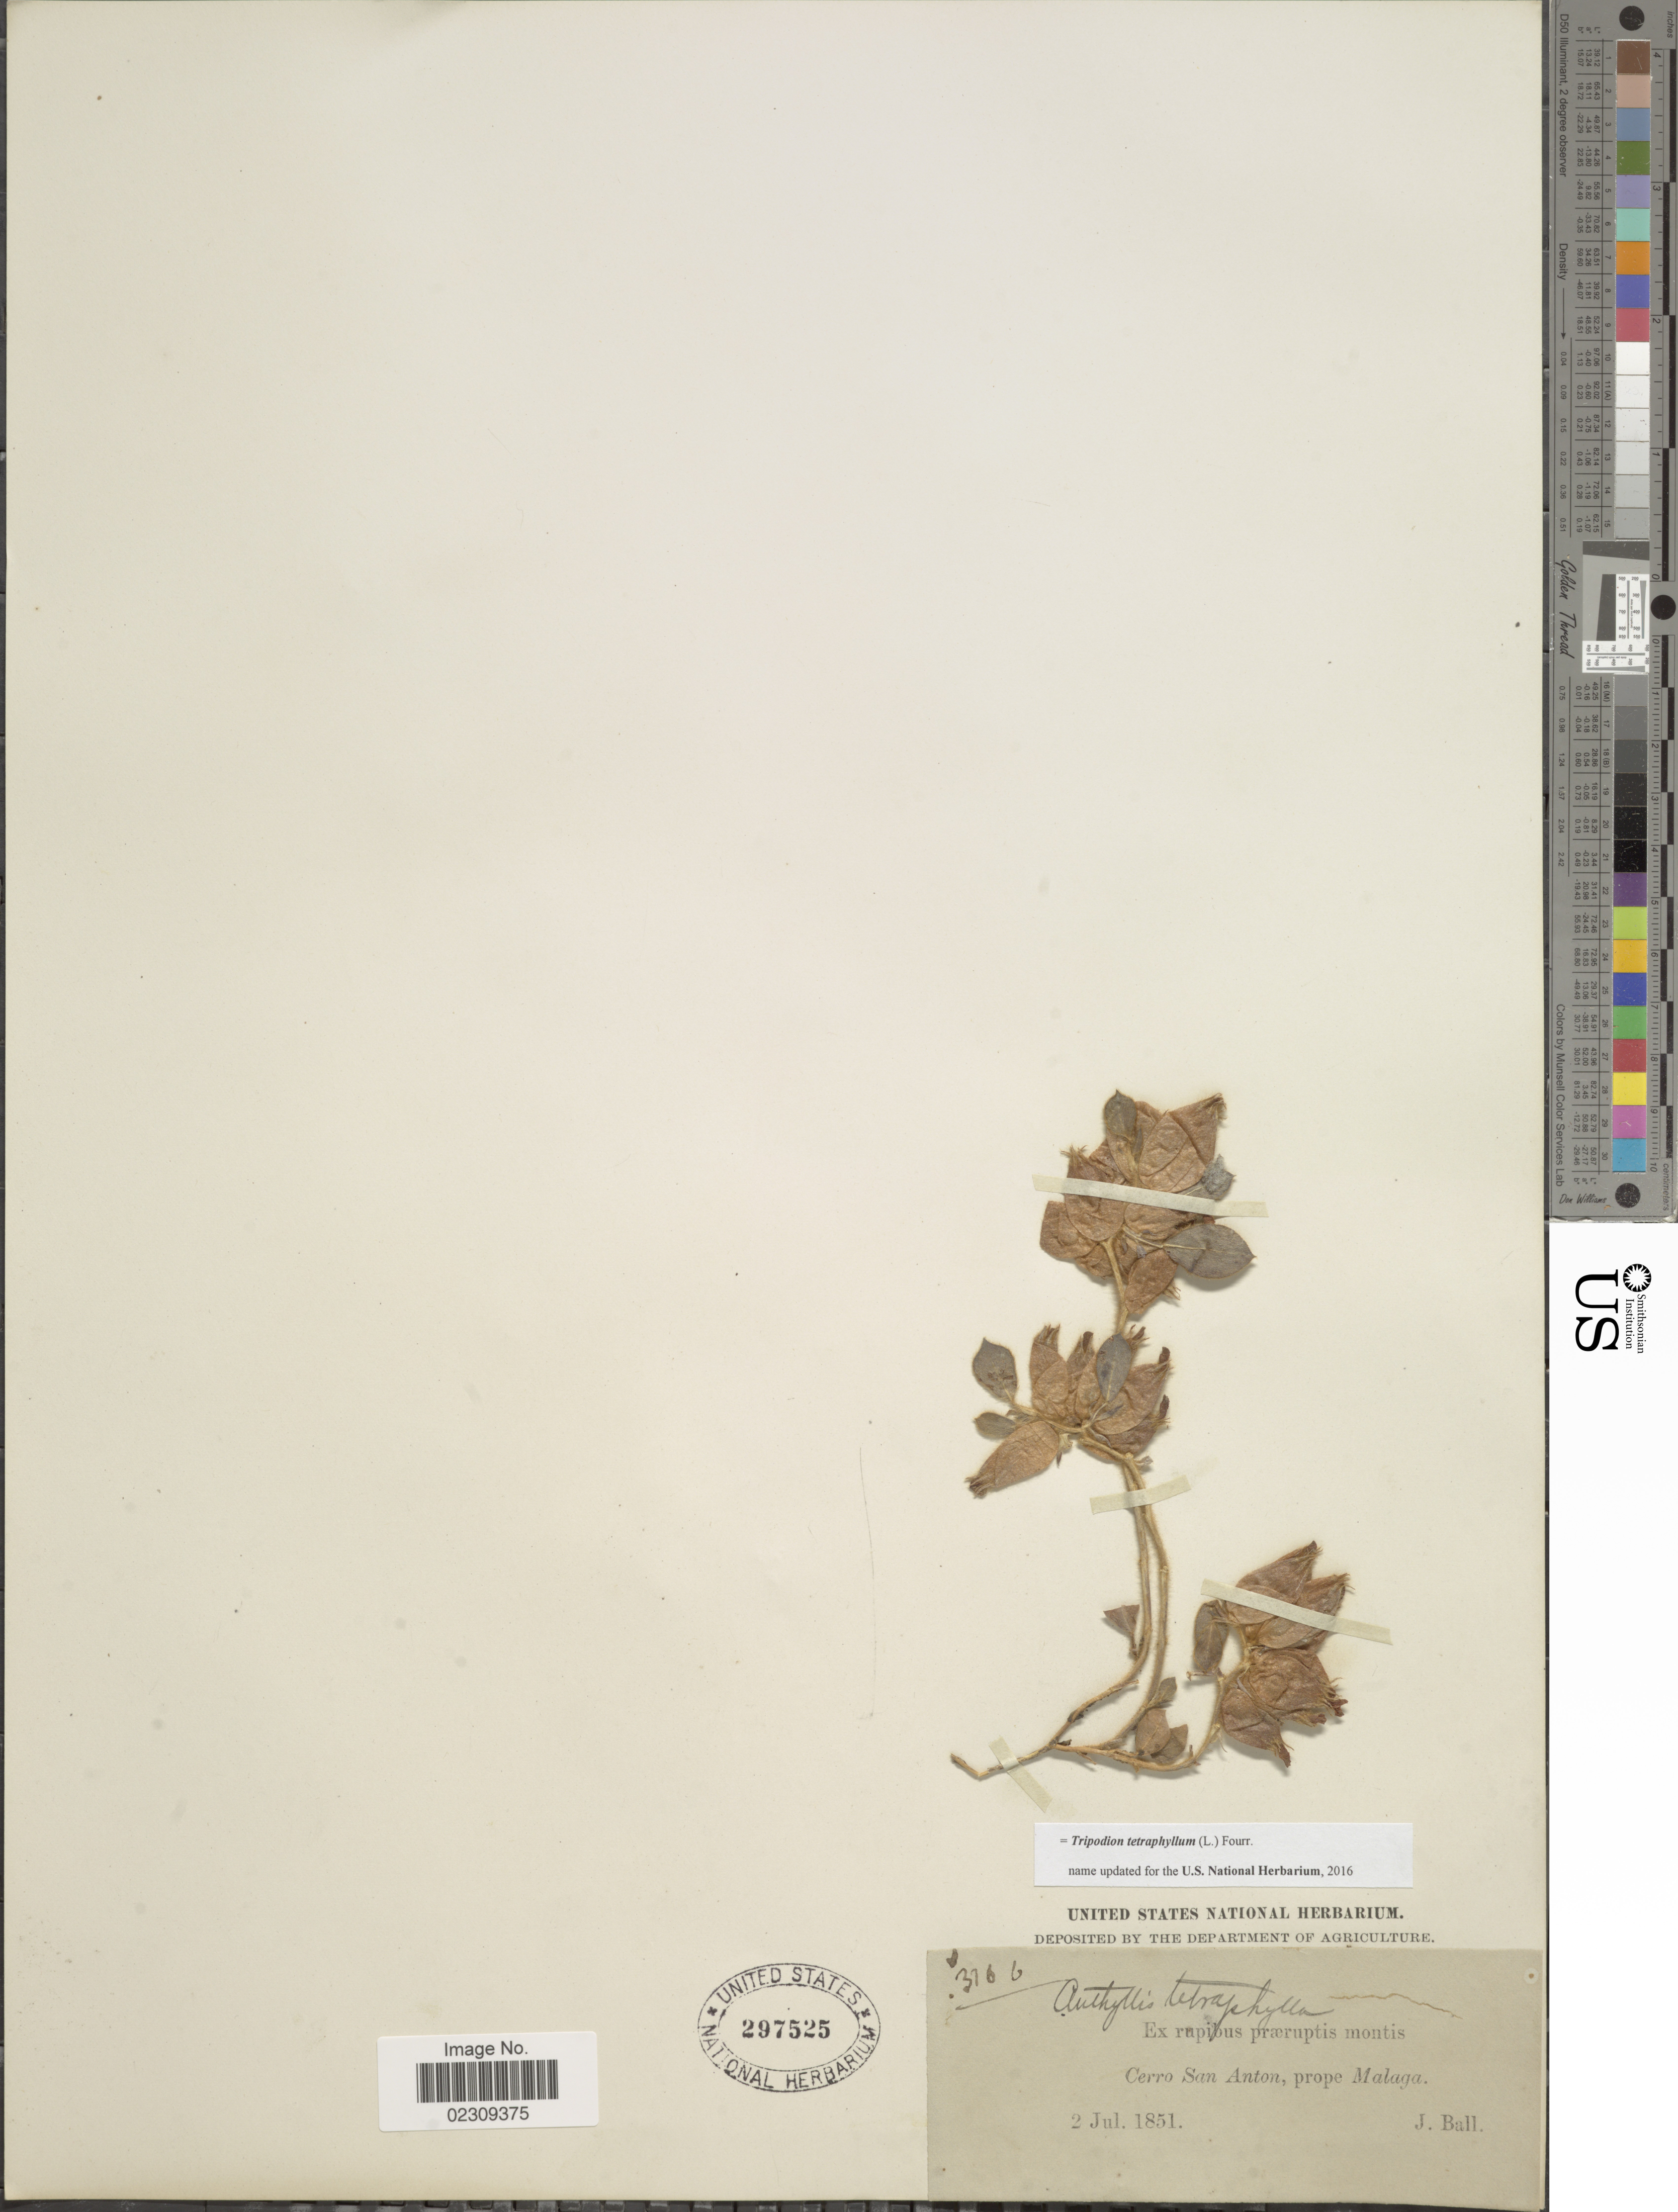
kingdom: Plantae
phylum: Tracheophyta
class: Magnoliopsida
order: Fabales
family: Fabaceae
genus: Tripodion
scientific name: Tripodion tetraphyllum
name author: (L.) Fourr.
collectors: J. Ball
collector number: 3166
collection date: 1851-07-02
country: Spain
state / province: Andalucía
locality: Cerro San Anton, Prope Malaga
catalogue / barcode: US 297525